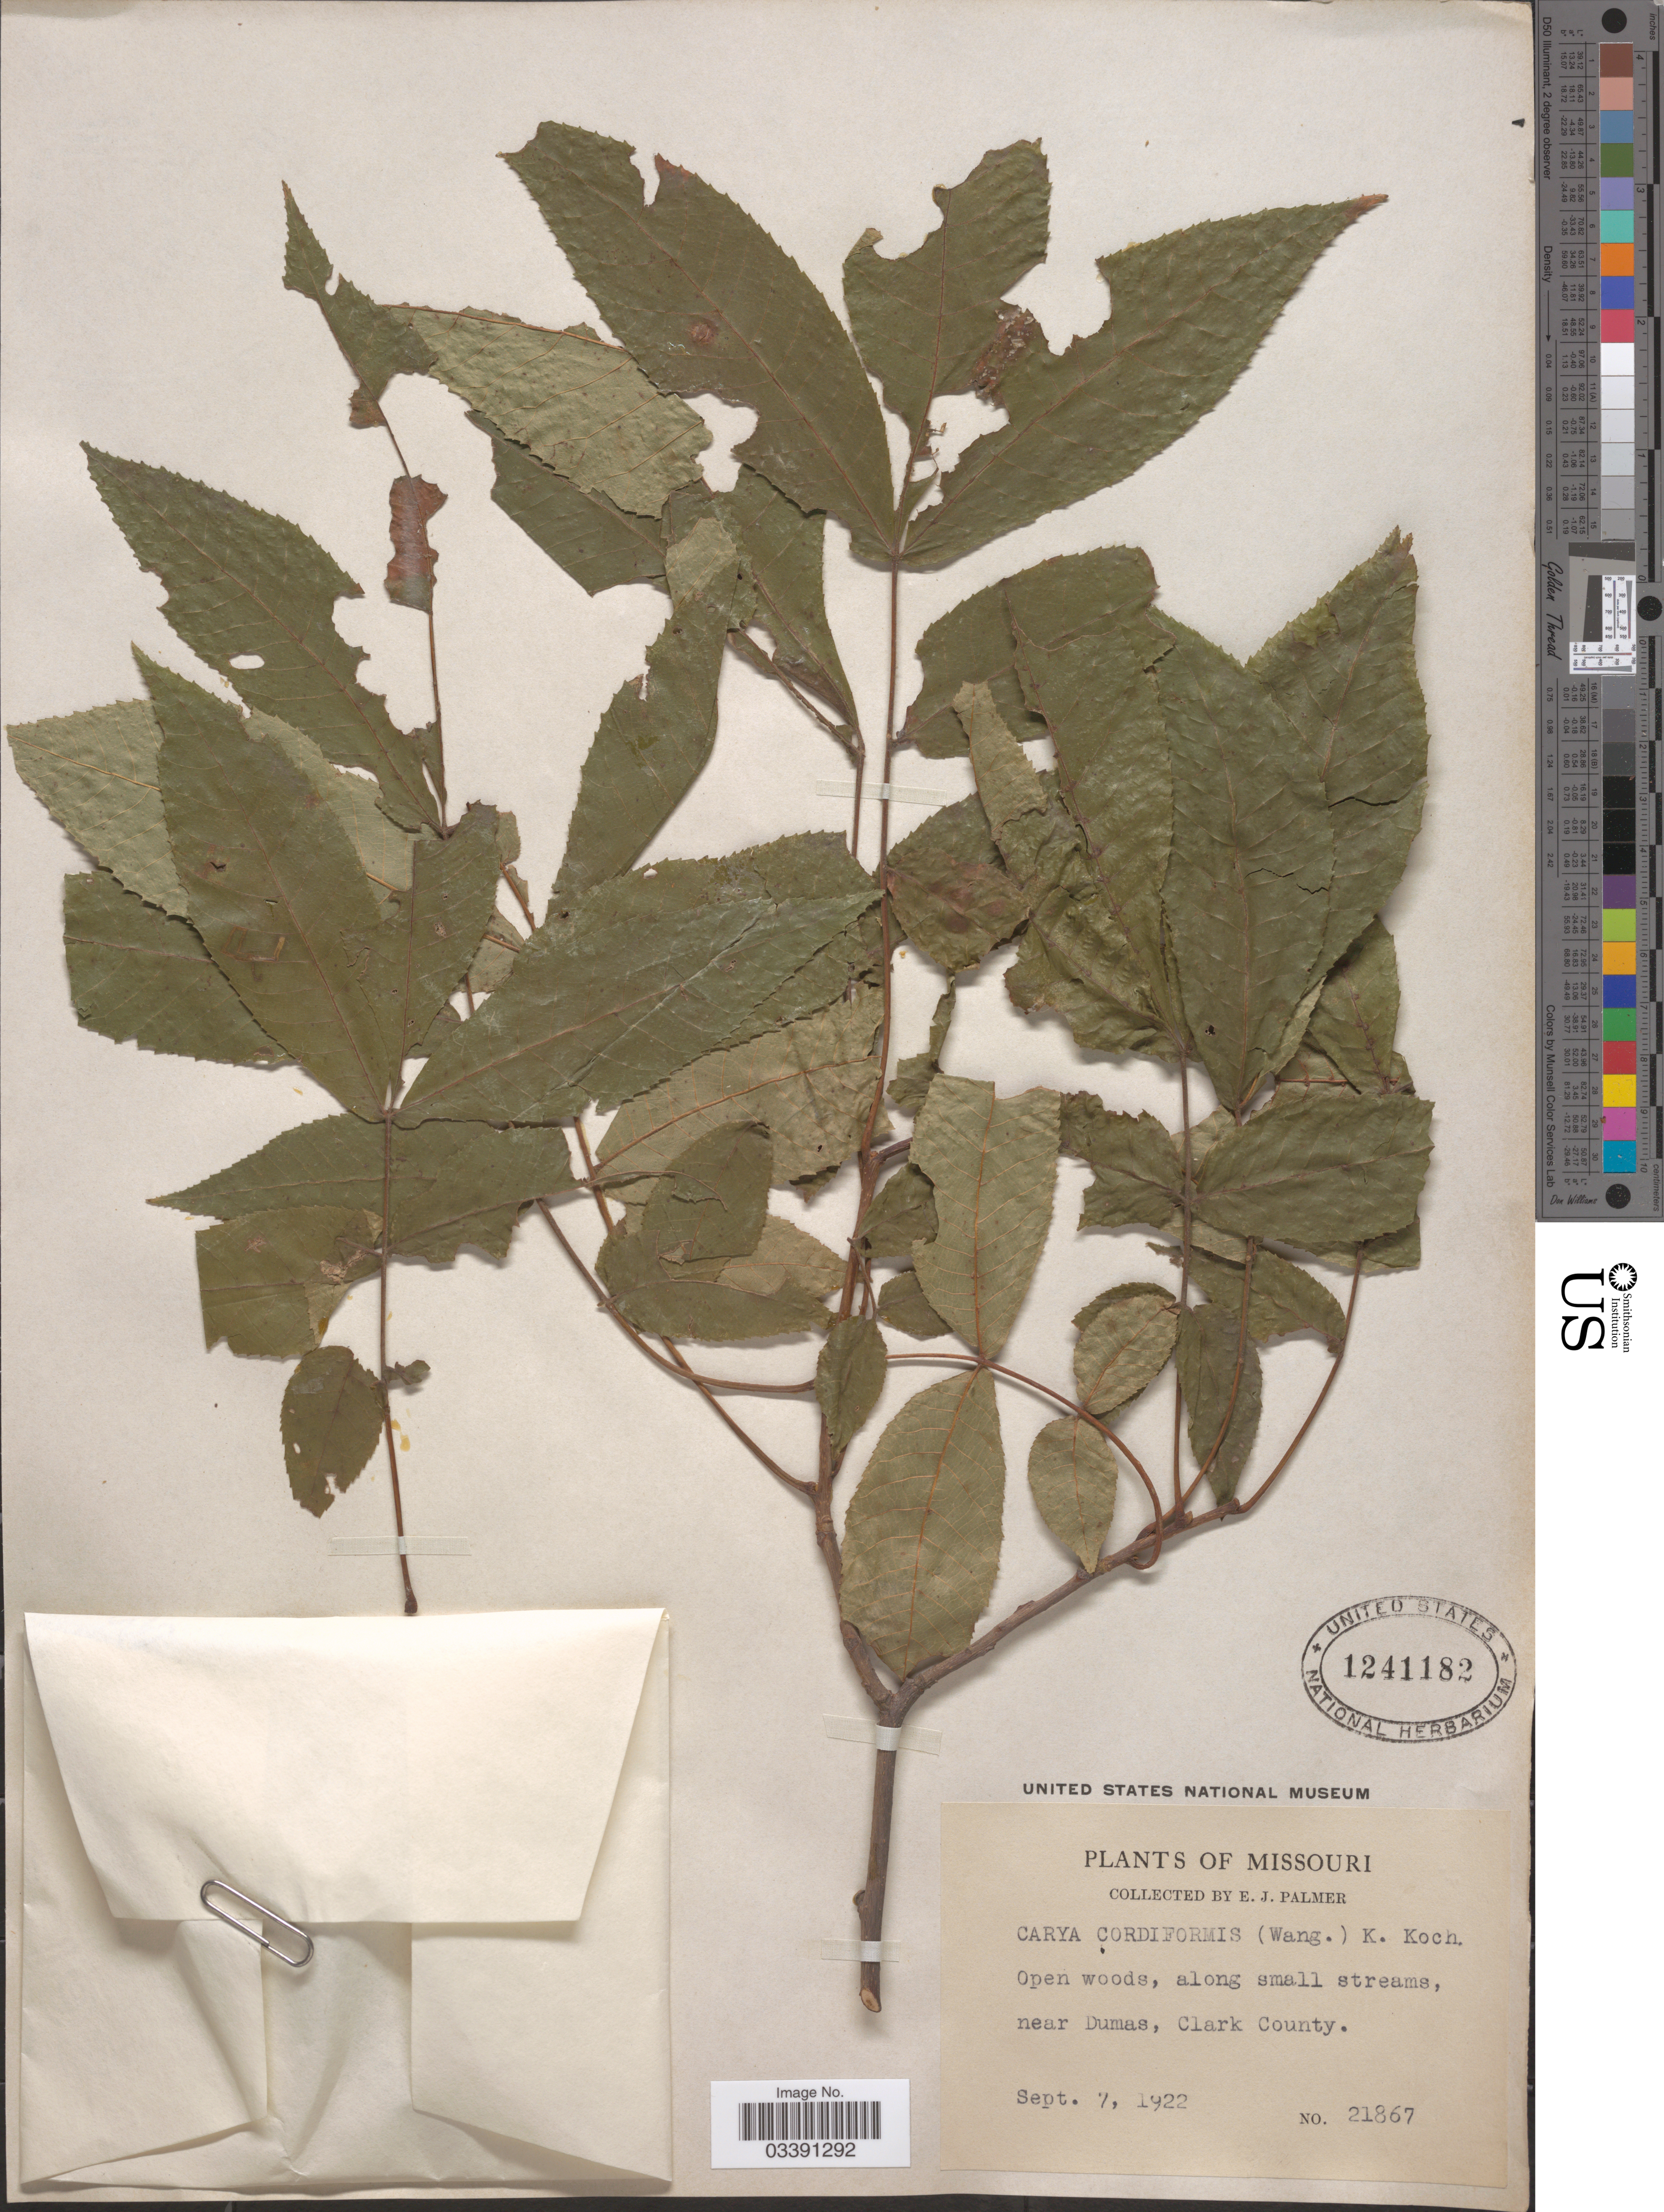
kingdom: Plantae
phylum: Tracheophyta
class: Magnoliopsida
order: Fagales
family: Juglandaceae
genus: Carya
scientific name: Carya cordiformis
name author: (Wangenh.) K. Koch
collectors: E. J. Palmer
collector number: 21867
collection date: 1922-09-07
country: United States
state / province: Missouri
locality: Along small streams, near Dumas, Clark County.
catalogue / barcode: US 1241182